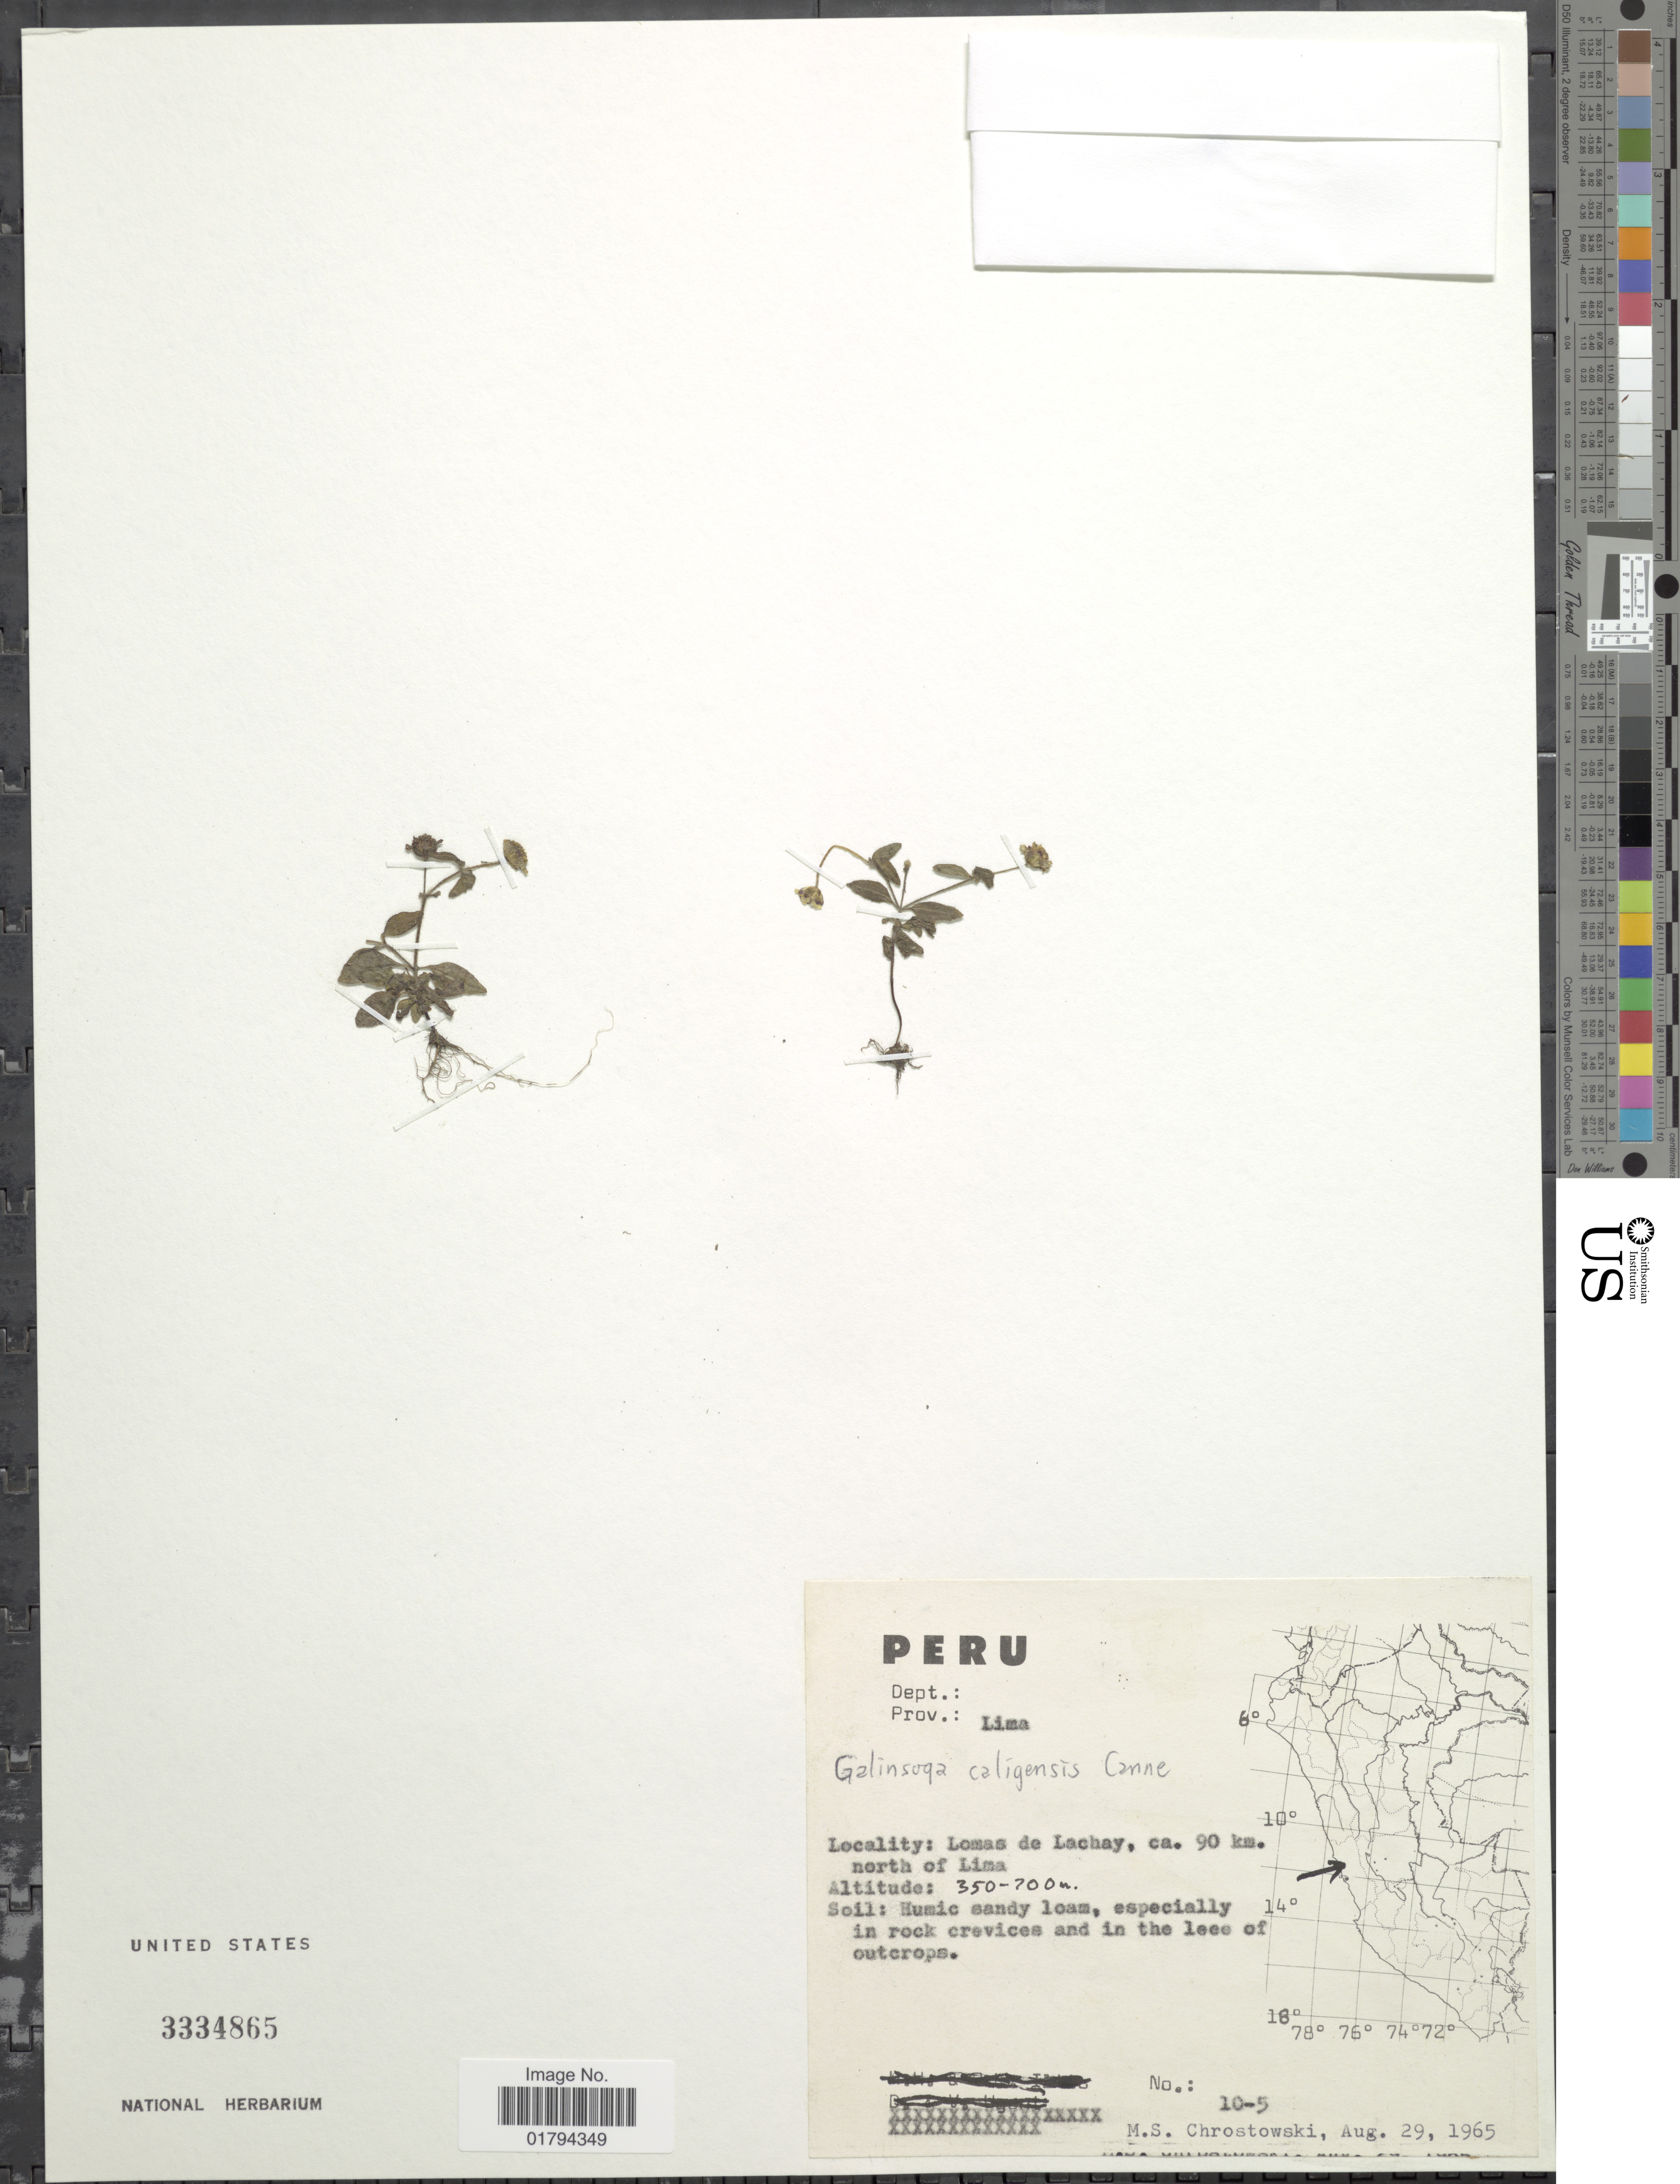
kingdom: Plantae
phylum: Tracheophyta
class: Magnoliopsida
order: Asterales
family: Asteraceae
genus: Galinsoga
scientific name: Galinsoga caligensis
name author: Canne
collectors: M. Chrostowski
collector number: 10-5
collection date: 1965-08-29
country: Peru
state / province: Lima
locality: Lomas de Lachay, ca. 90 km. north of Lima.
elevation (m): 350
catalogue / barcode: US 3334865